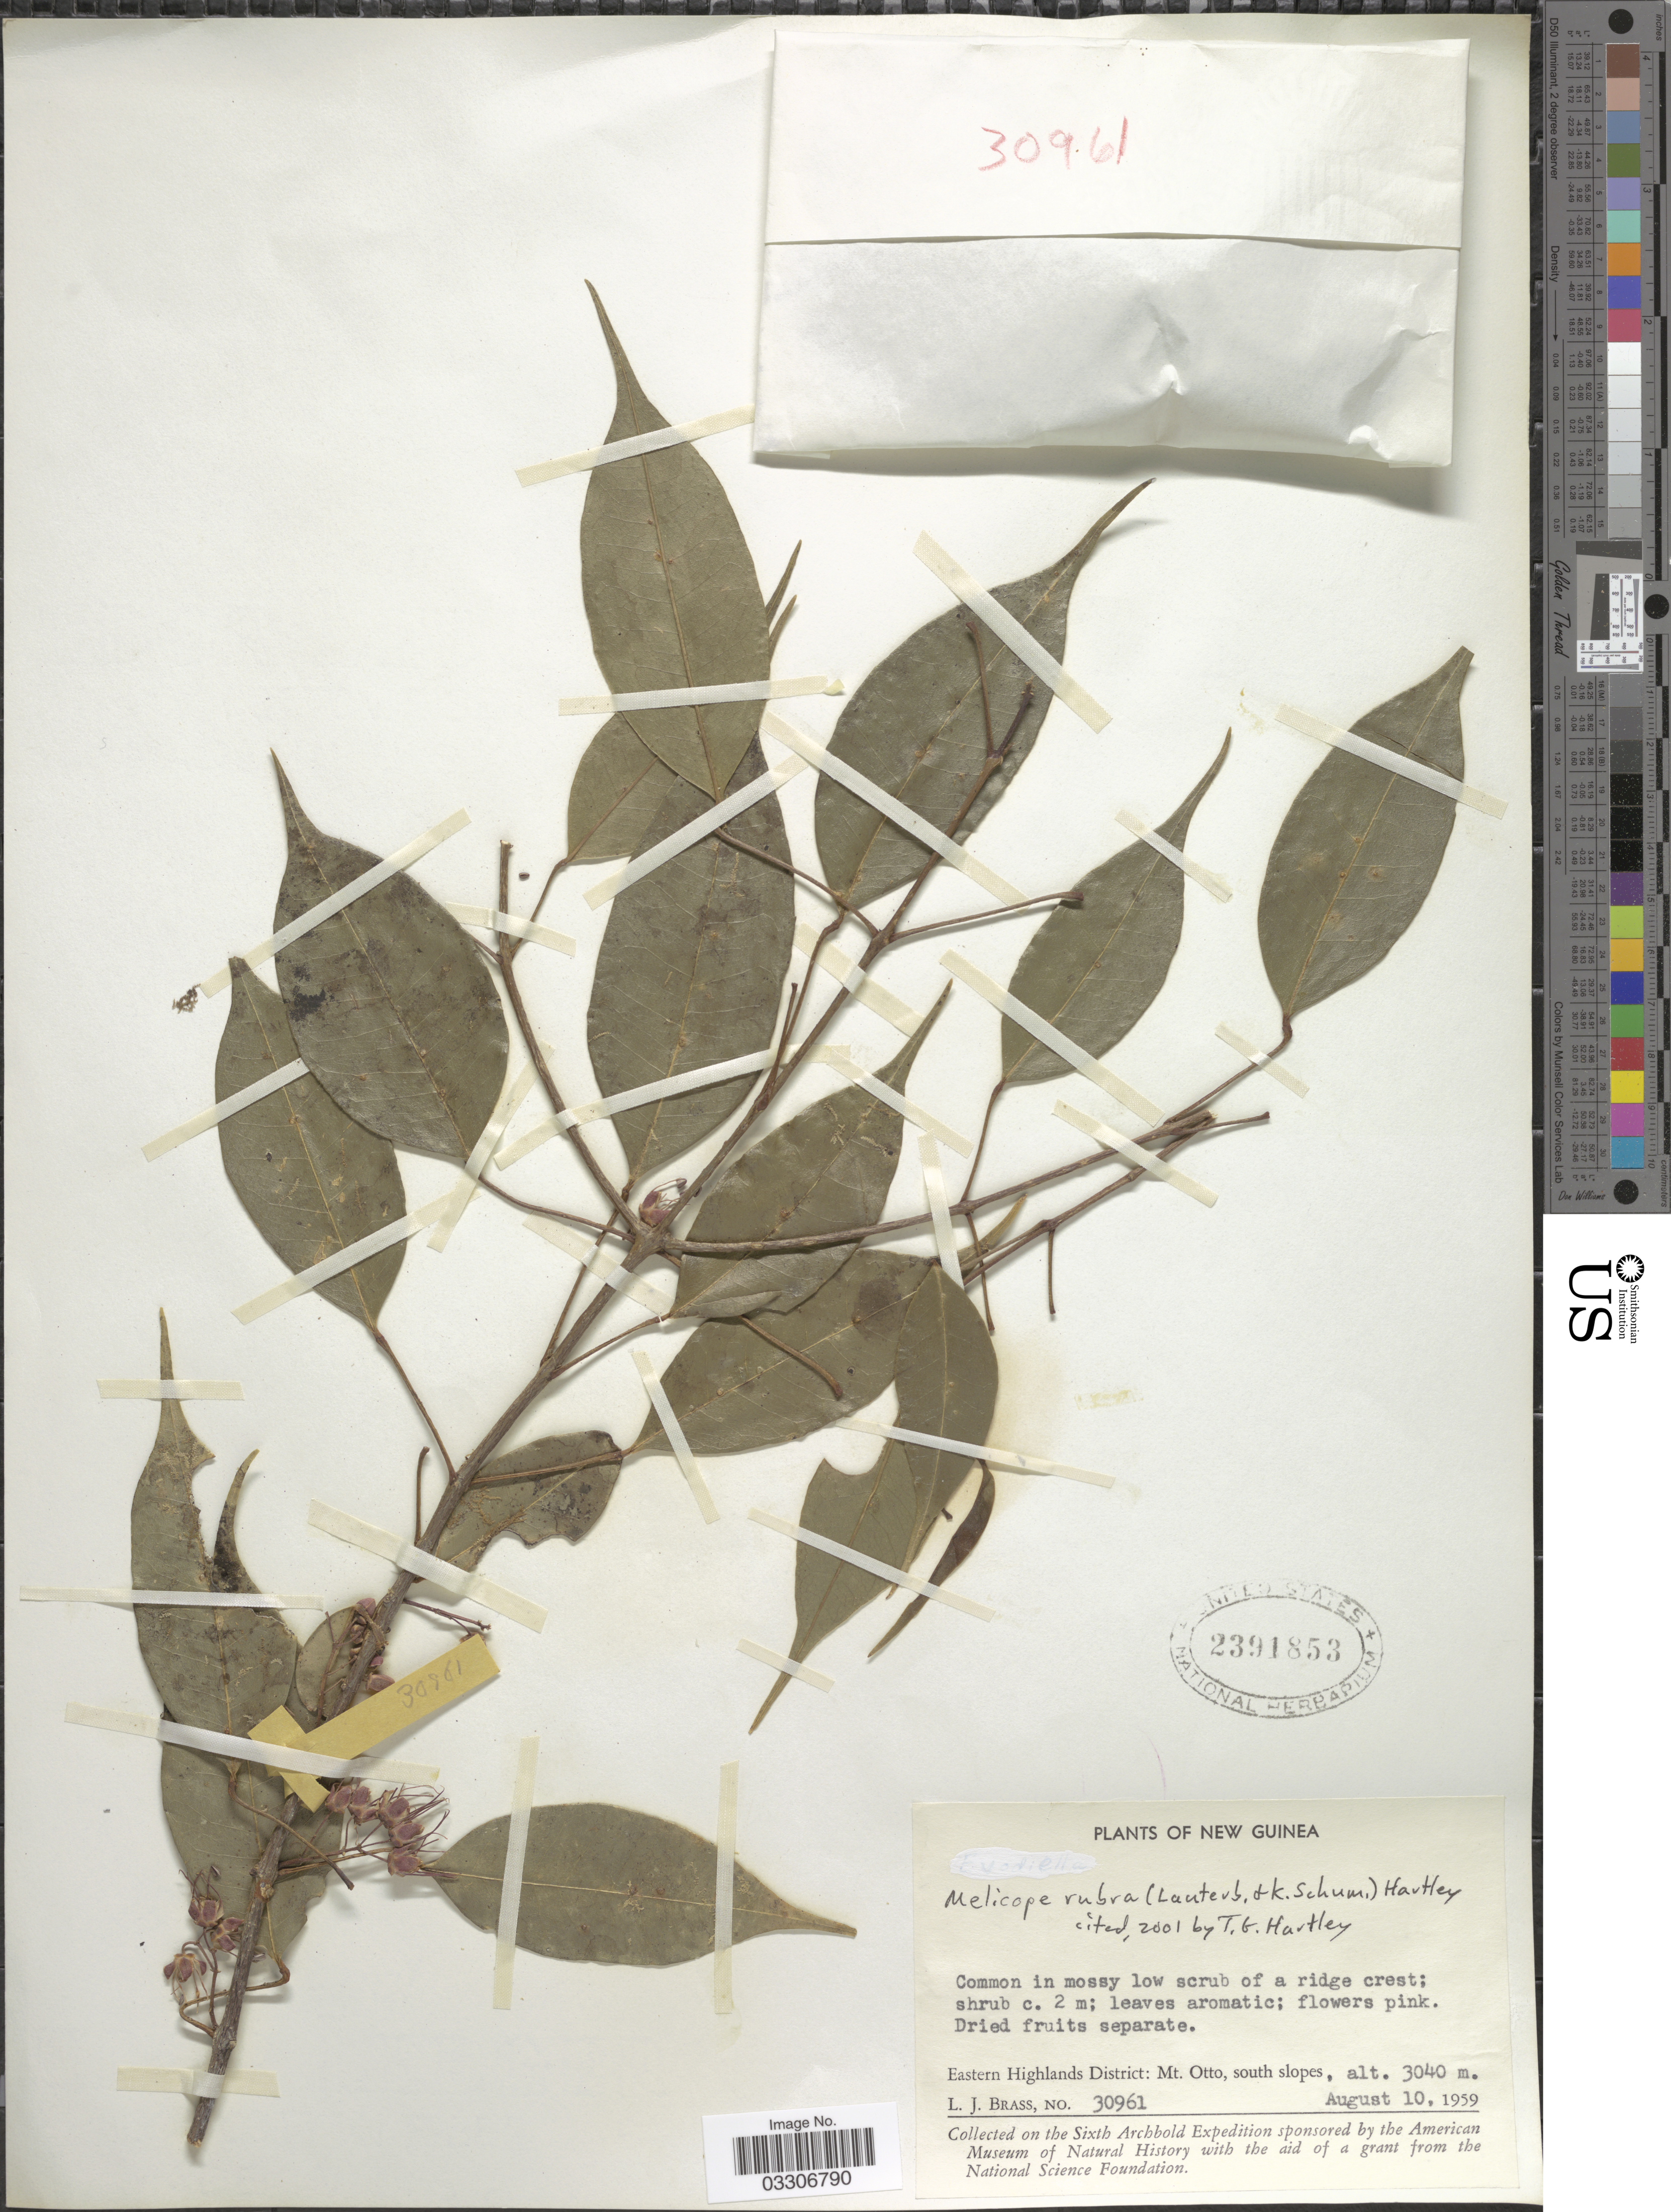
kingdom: Plantae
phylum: Tracheophyta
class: Magnoliopsida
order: Sapindales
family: Rutaceae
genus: Melicope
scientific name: Melicope rubra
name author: (Lauterb. & K. Schum.) T.G. Hartley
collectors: L. J. Brass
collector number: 30961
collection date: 1959-08-10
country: Papua New Guinea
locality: New Guinea. Eastern Highlands District: Mt. Otto, south slopes.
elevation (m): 3040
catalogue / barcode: US 2391853